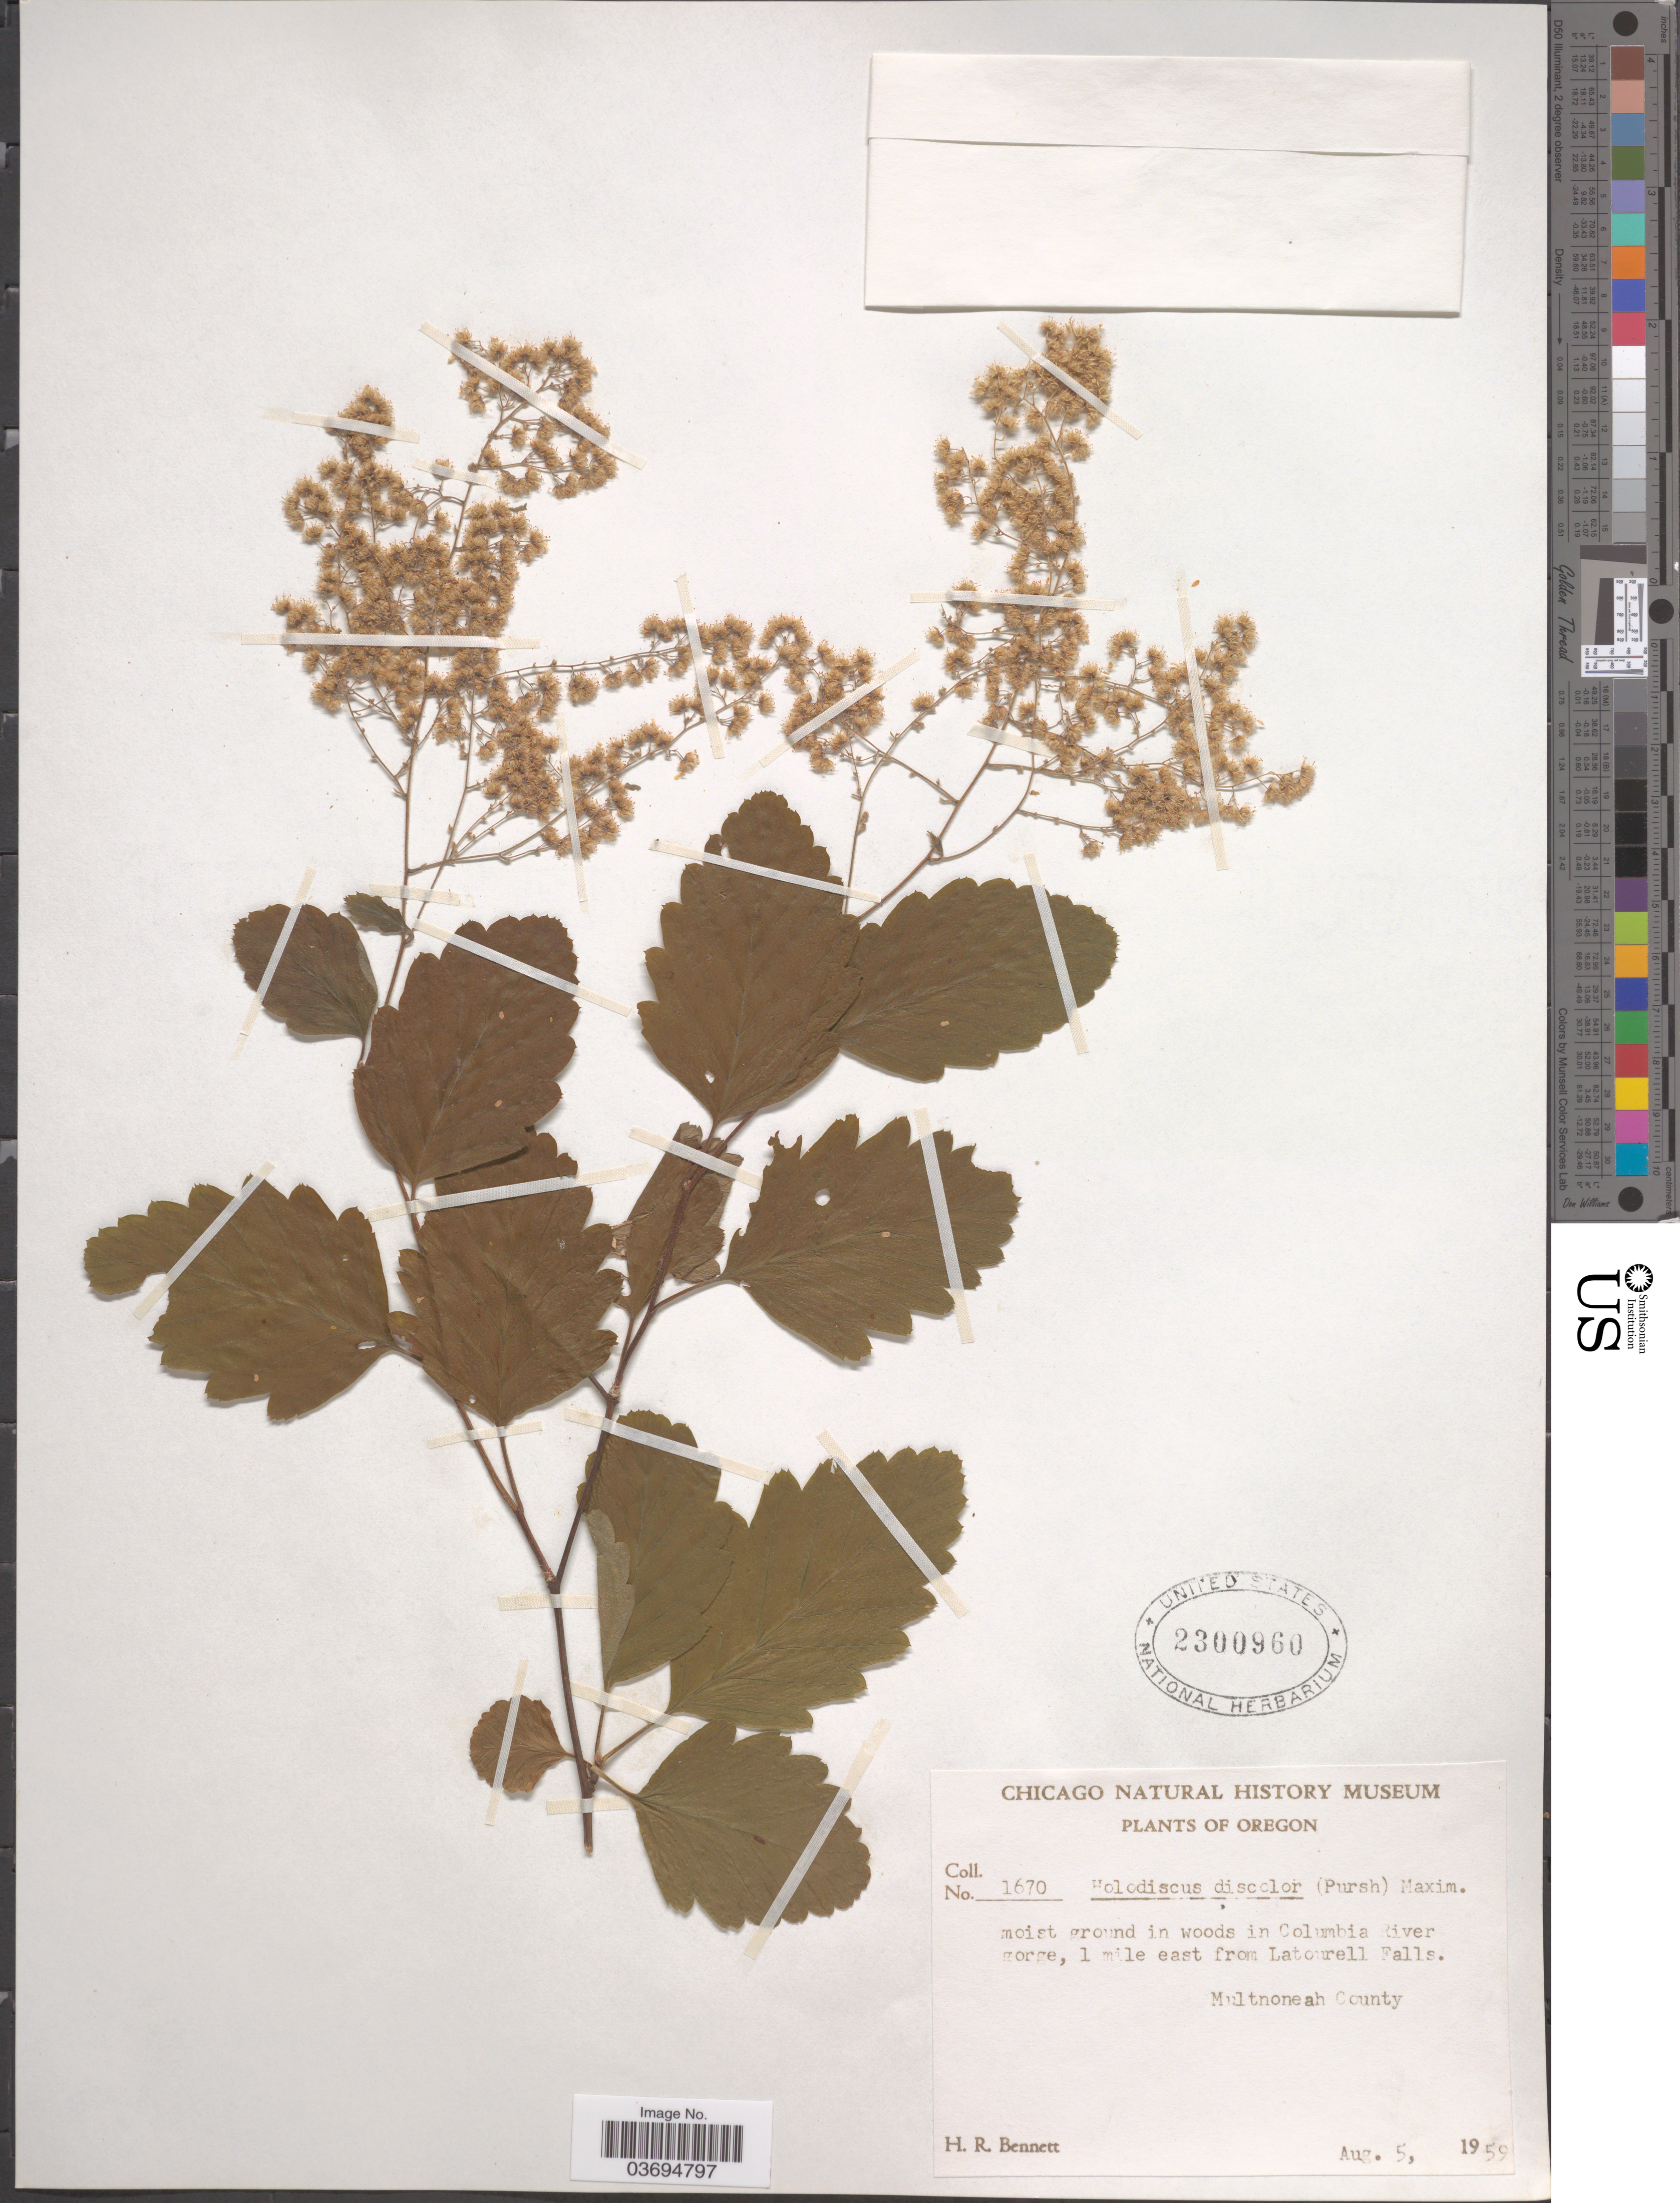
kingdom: Plantae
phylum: Tracheophyta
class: Magnoliopsida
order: Rosales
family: Rosaceae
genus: Holodiscus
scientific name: Holodiscus discolor var. discolor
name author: (Pursh) Maxim.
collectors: H. R. Bennett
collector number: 1670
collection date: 1959-08-05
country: United States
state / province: Oregon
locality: Moist ground in woods in Columbia River gorge, 1 mile east from Latourell Falls. Multnoneah County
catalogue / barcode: US 2300960